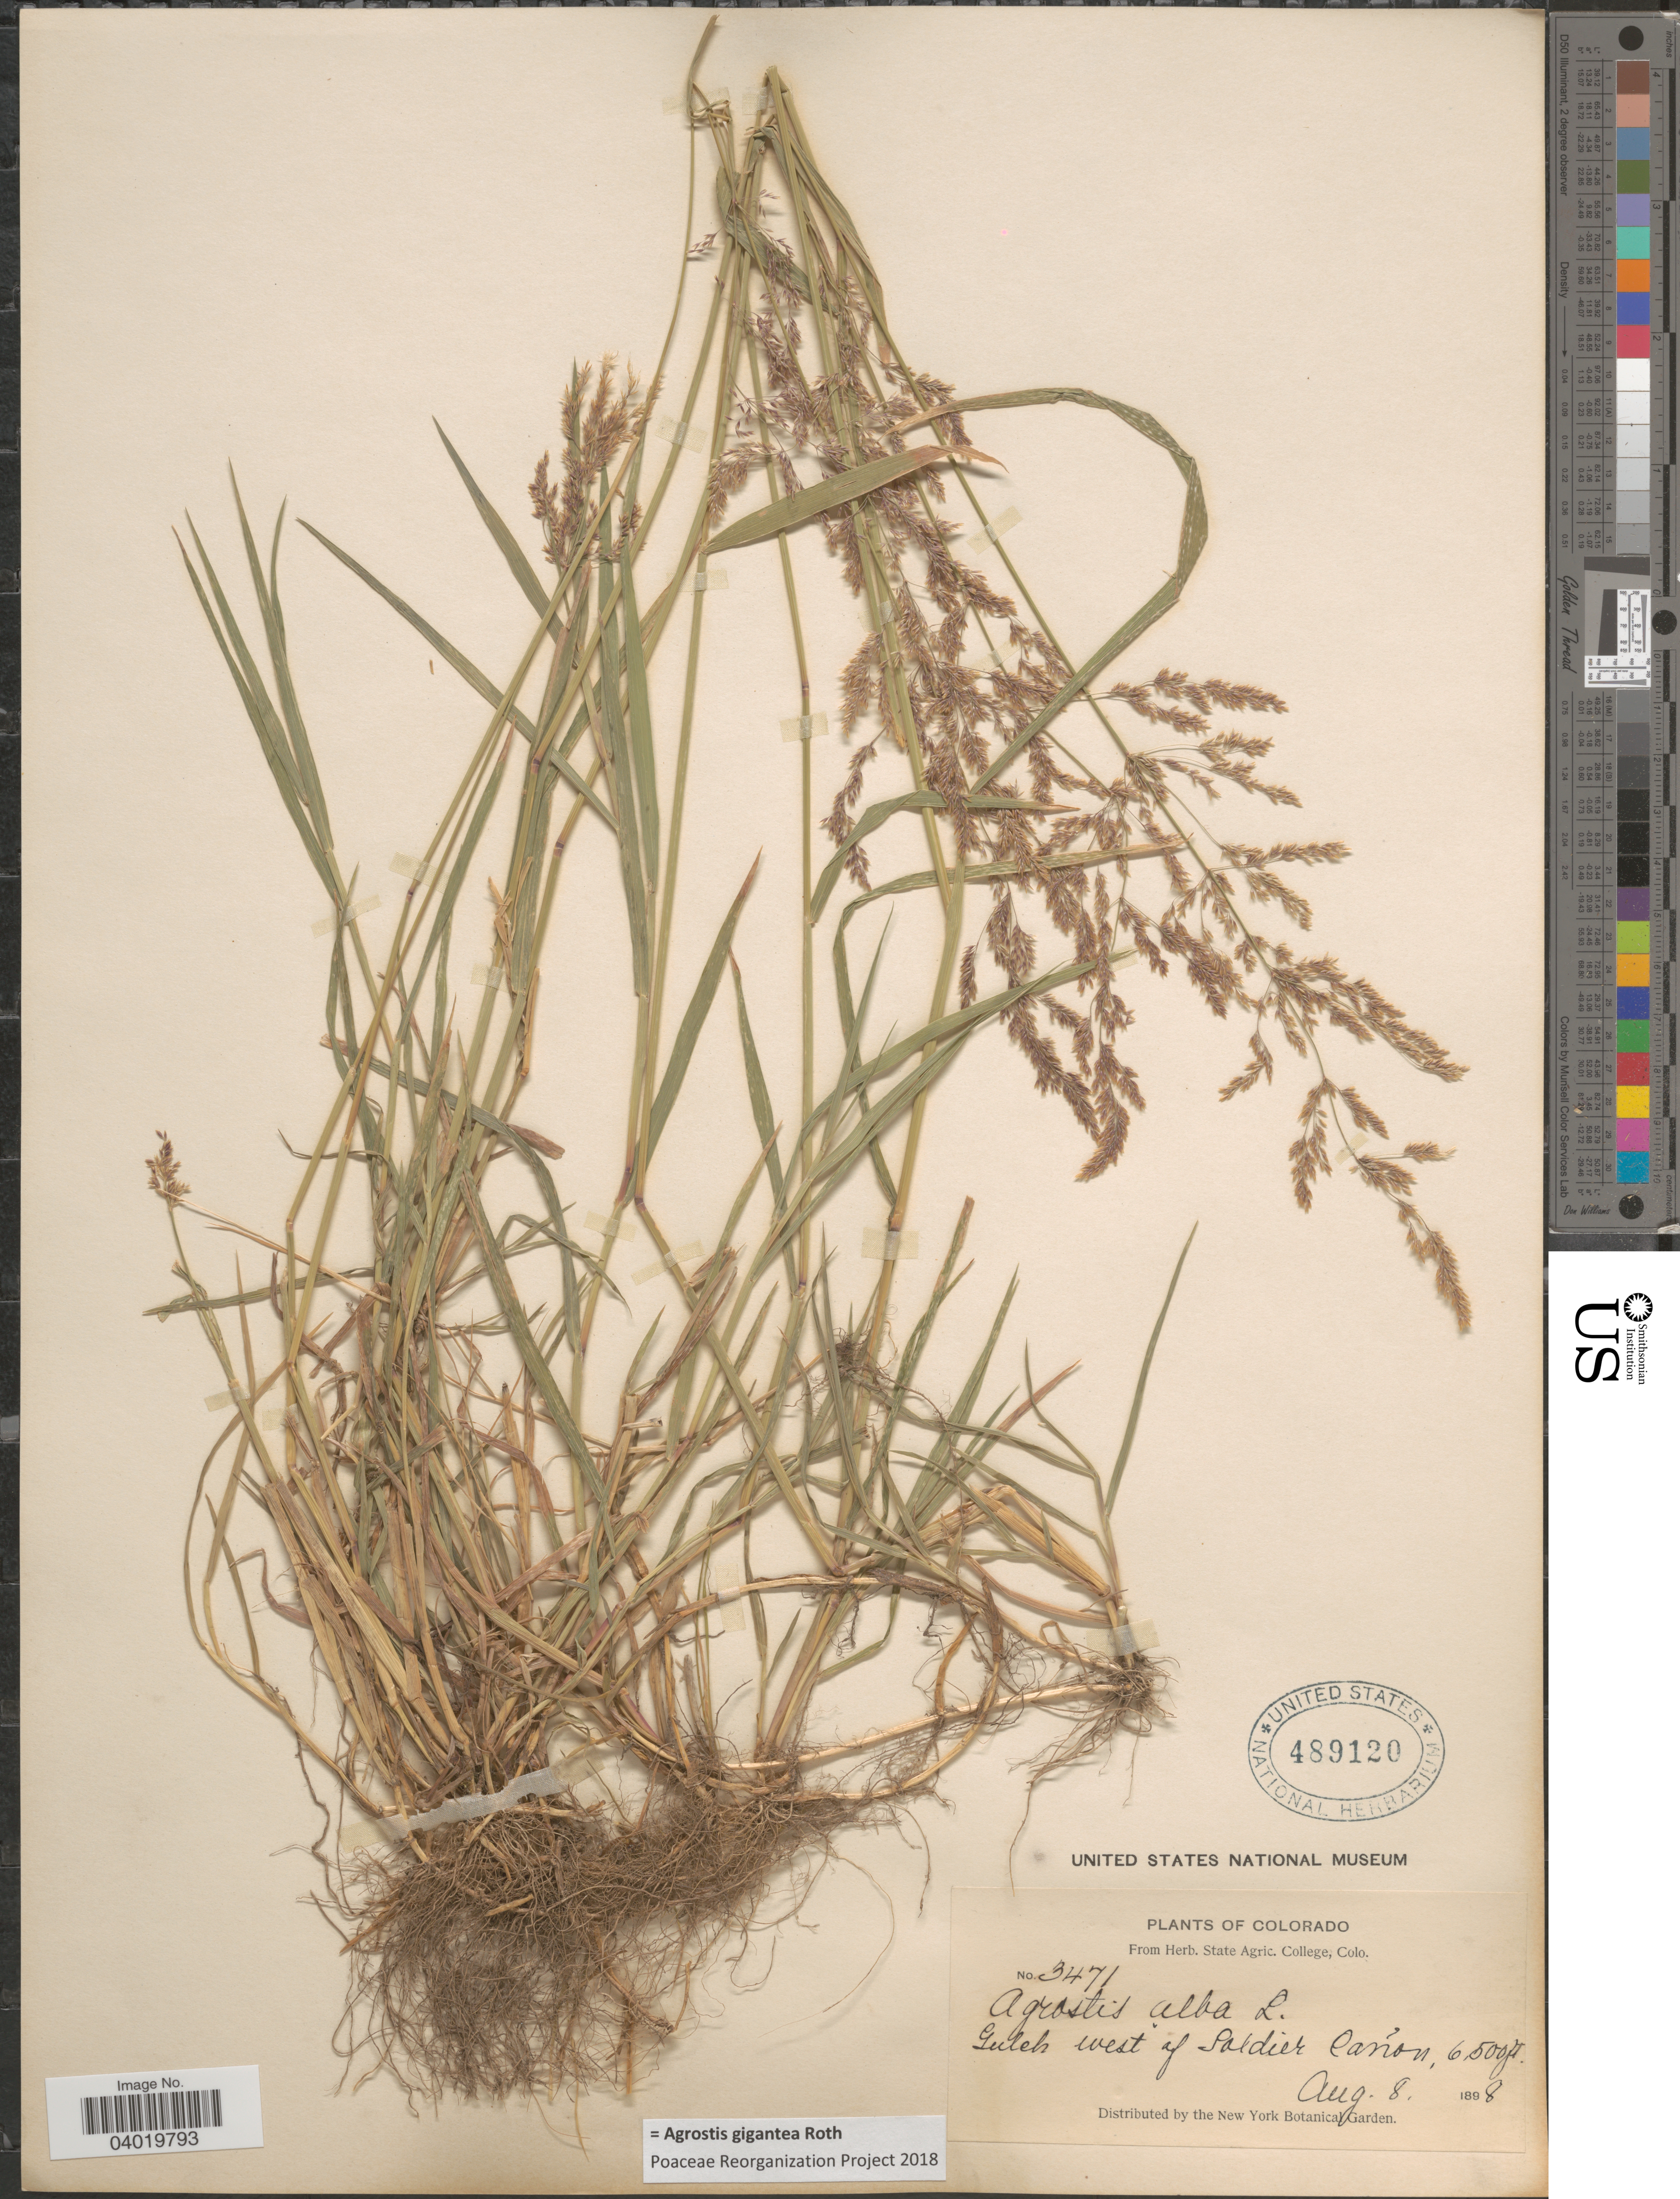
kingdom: Plantae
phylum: Tracheophyta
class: Liliopsida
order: Poales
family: Poaceae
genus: Agrostis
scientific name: Agrostis gigantea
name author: Roth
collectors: ex herb. State Agric. College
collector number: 3471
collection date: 1898-08-08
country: United States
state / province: Colorado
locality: Gulch west of Soldier Cañon.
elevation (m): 1981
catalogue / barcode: US 489120